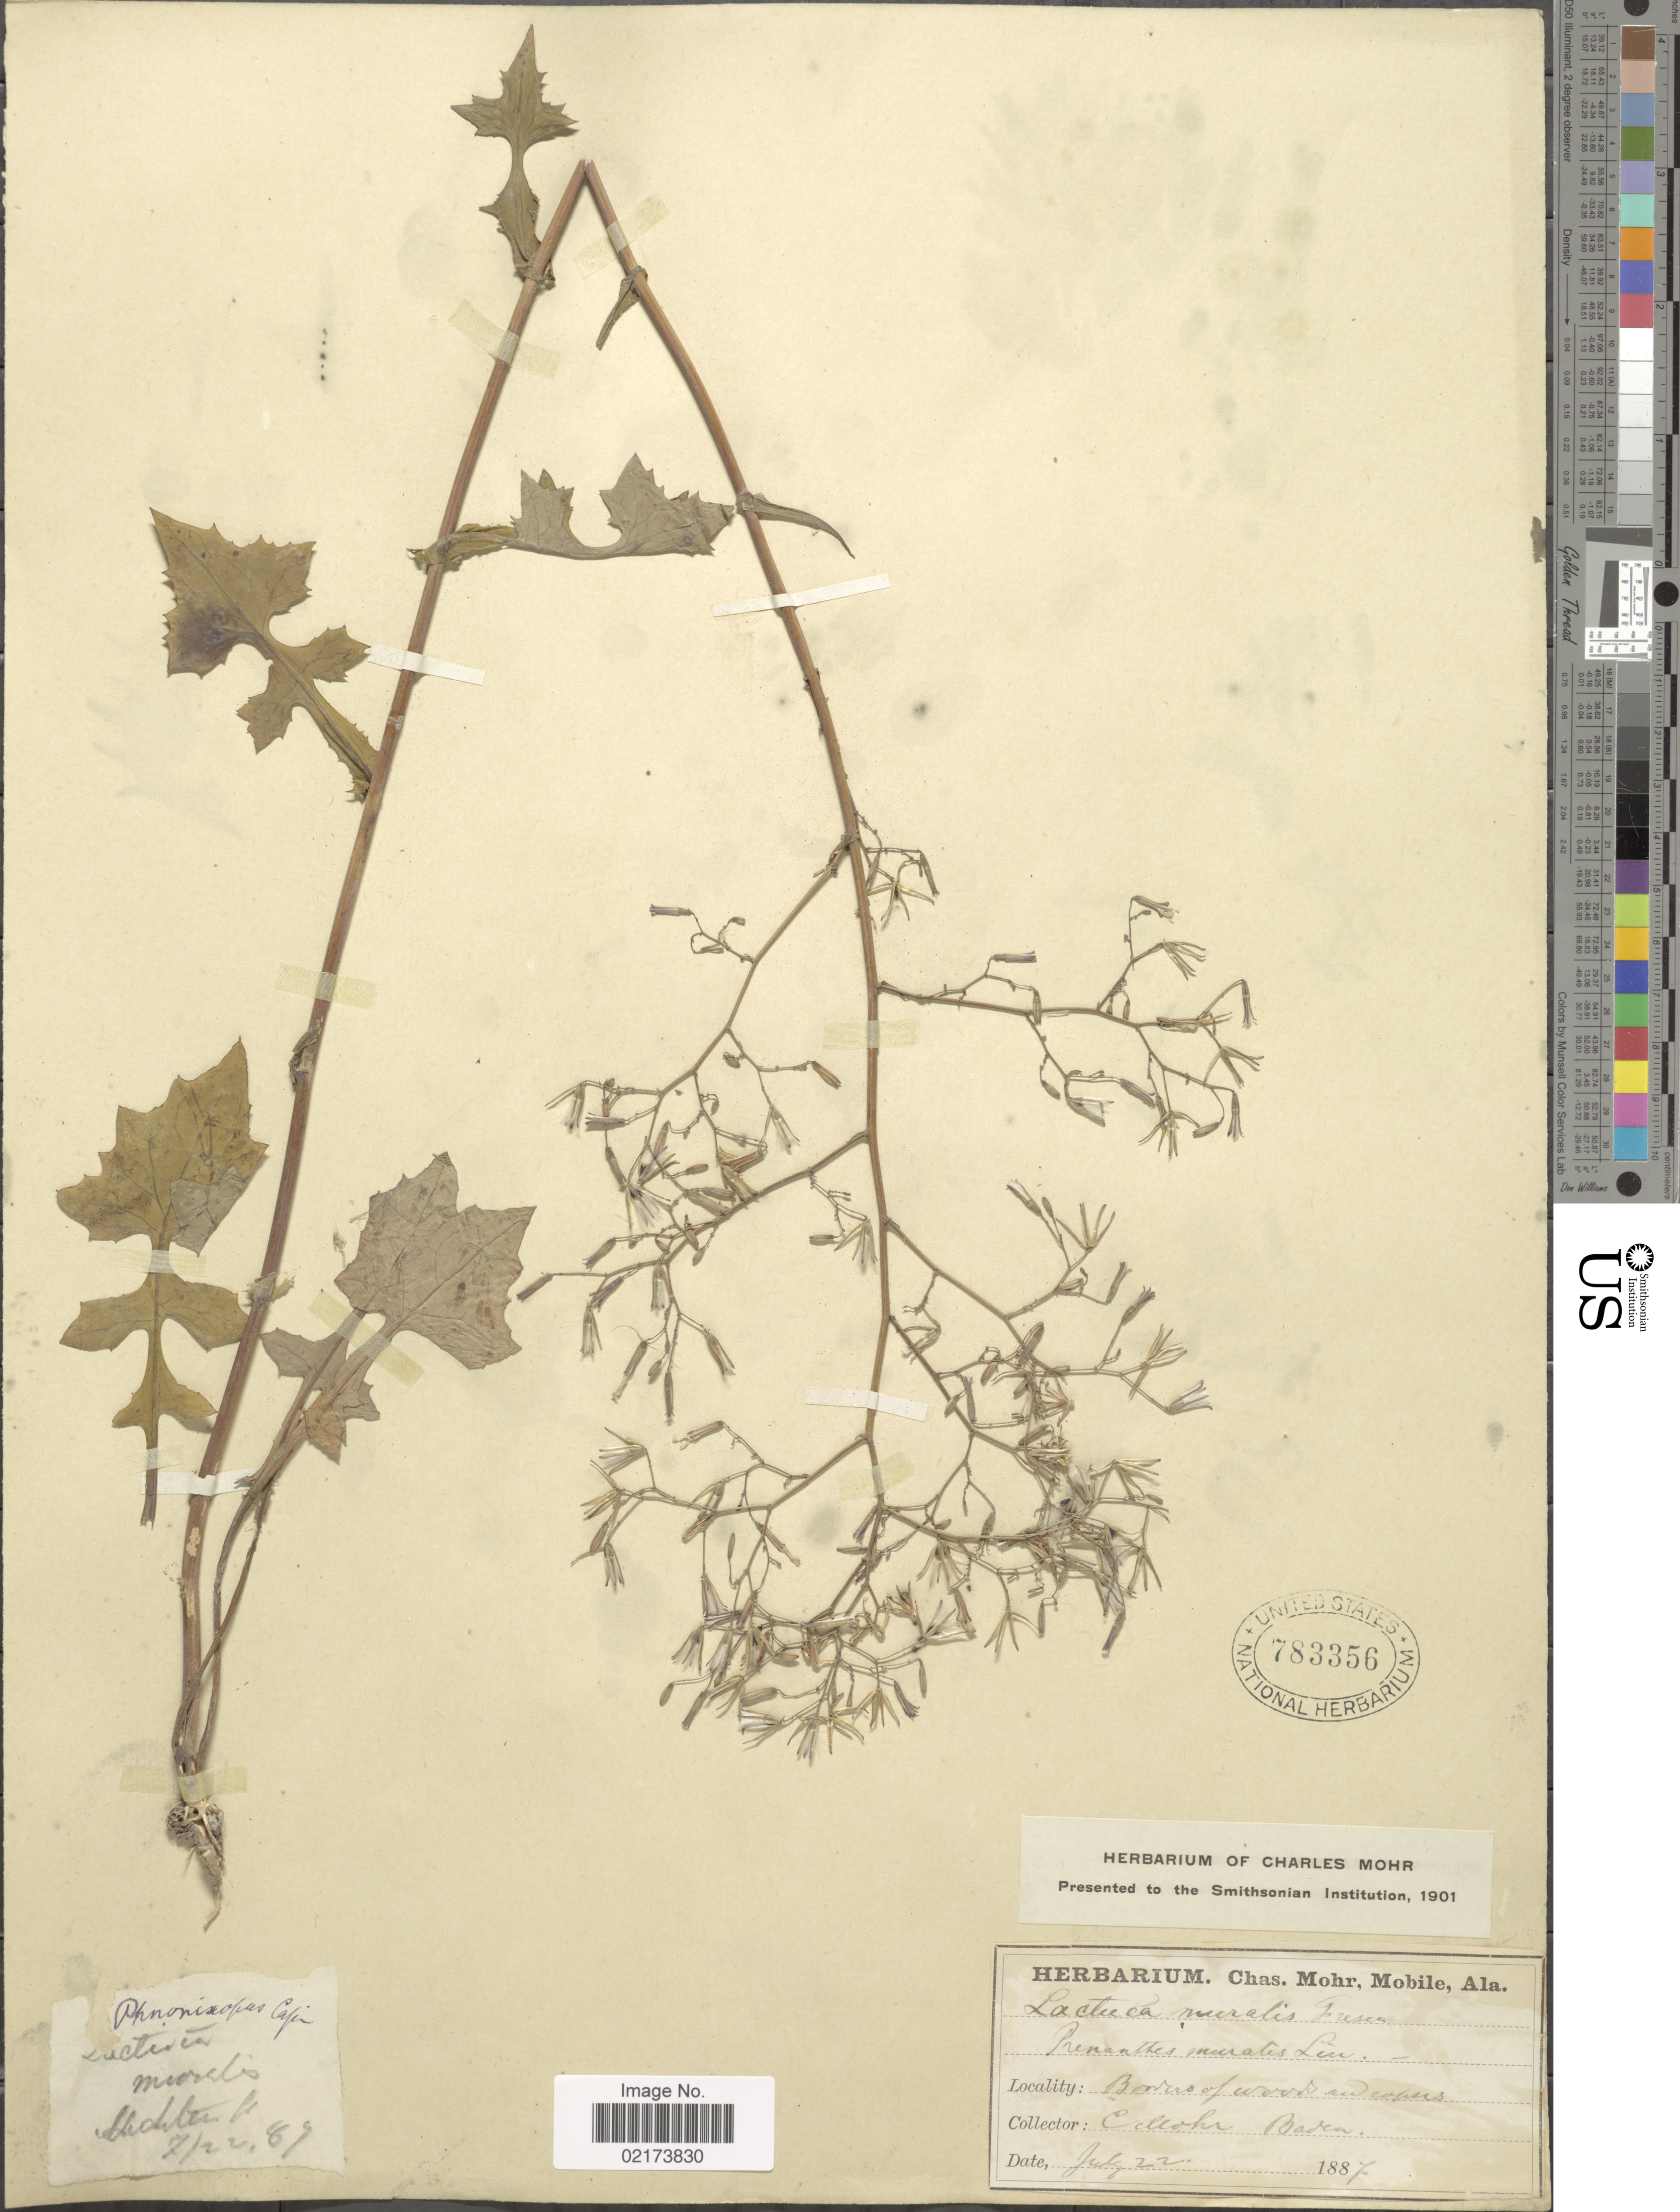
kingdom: Plantae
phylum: Tracheophyta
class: Magnoliopsida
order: Asterales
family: Asteraceae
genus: Lactuca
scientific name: Lactuca muralis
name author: (L.) Gaertn.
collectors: C. T. Mohr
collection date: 1887-07-22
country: Germany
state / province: Baden-württemberg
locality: Baden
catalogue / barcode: US 783356